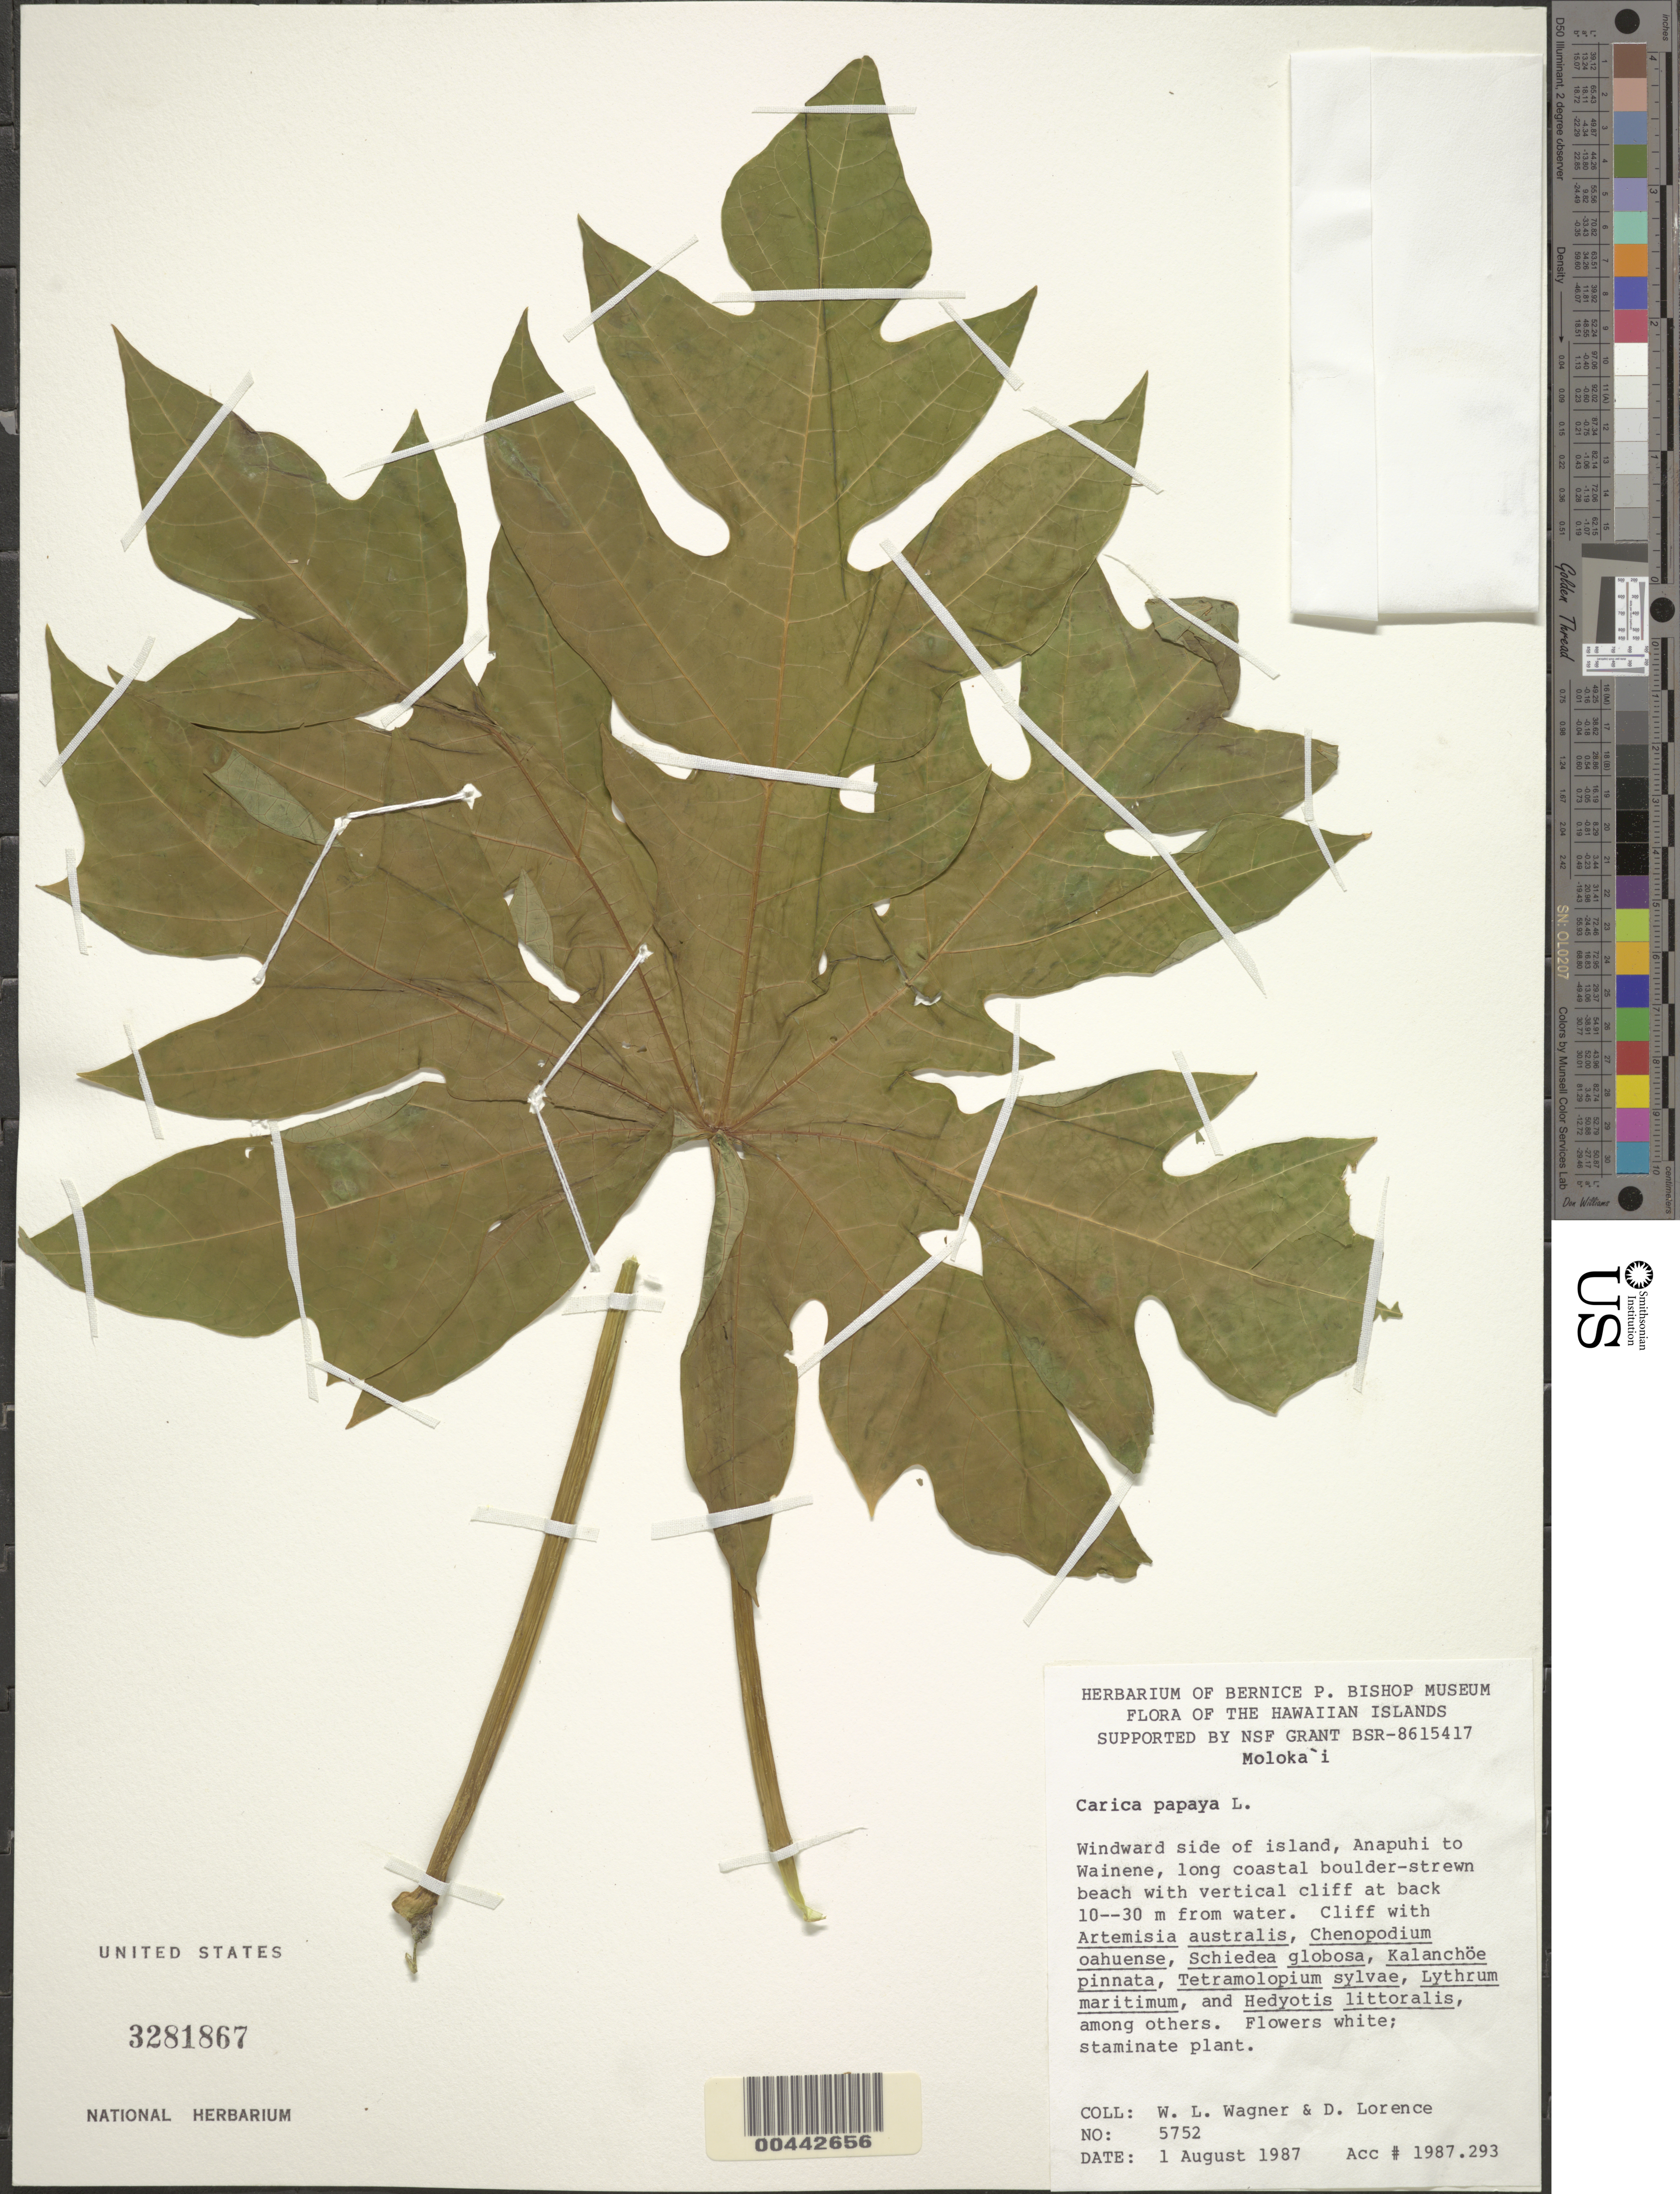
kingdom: Plantae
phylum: Tracheophyta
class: Magnoliopsida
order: Brassicales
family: Caricaceae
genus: Carica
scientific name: Carica papaya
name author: L.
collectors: W. L. Wagner & D. Lorence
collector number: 5752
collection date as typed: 1 Aug 1987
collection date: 1987-08-01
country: United States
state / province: Hawaii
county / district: Maui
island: Moloka'i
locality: Windward side of island, Anaphui to Wainene, long beach with vertical cliff at back 10--30 m from water.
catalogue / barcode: US 3281867